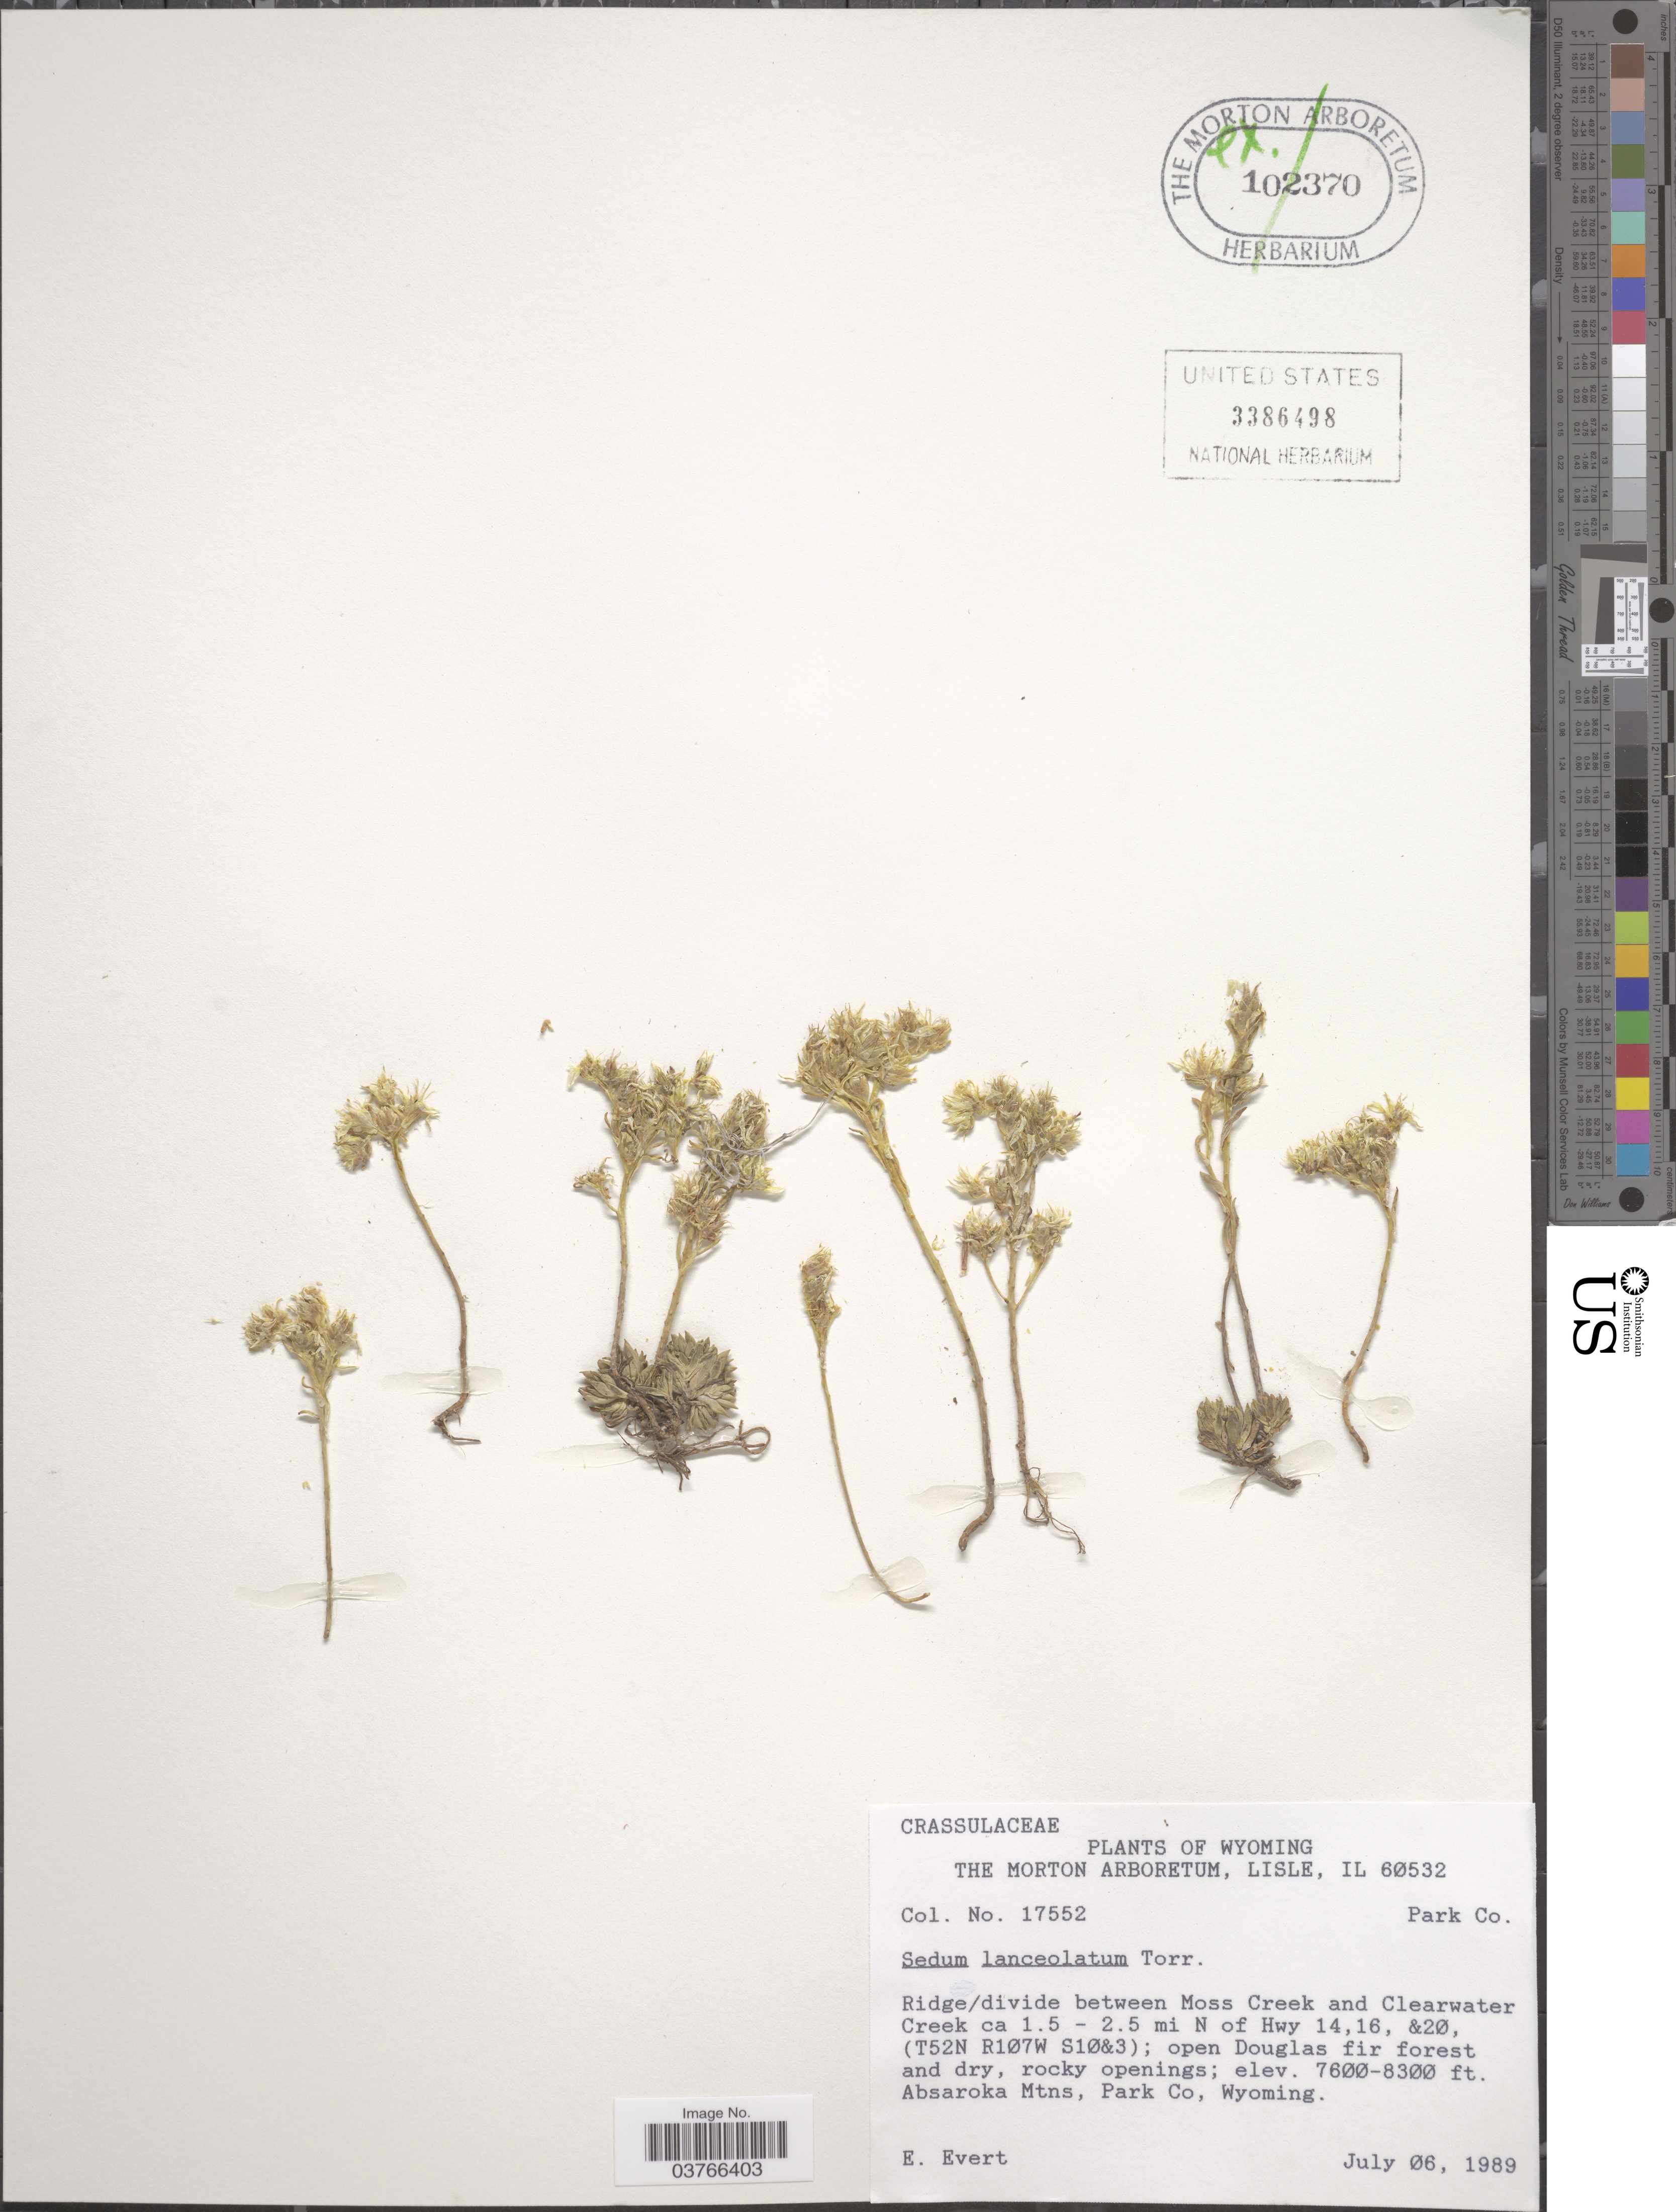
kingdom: Plantae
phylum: Tracheophyta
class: Magnoliopsida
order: Saxifragales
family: Crassulaceae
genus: Sedum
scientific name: Sedum lanceolatum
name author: Torr.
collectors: E. Evert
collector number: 17552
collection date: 1989-07-06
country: United States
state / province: Wyoming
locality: Park Co. Ridge/divide between Moss Creek and Clearwater Creek ca. 1.5-2.5 mi N. of Hwy 14 , 16, & 20, (T52N R107W S10&3); open Douglas fir forest. Absaroka Mtns.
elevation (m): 2316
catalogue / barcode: US 3386498